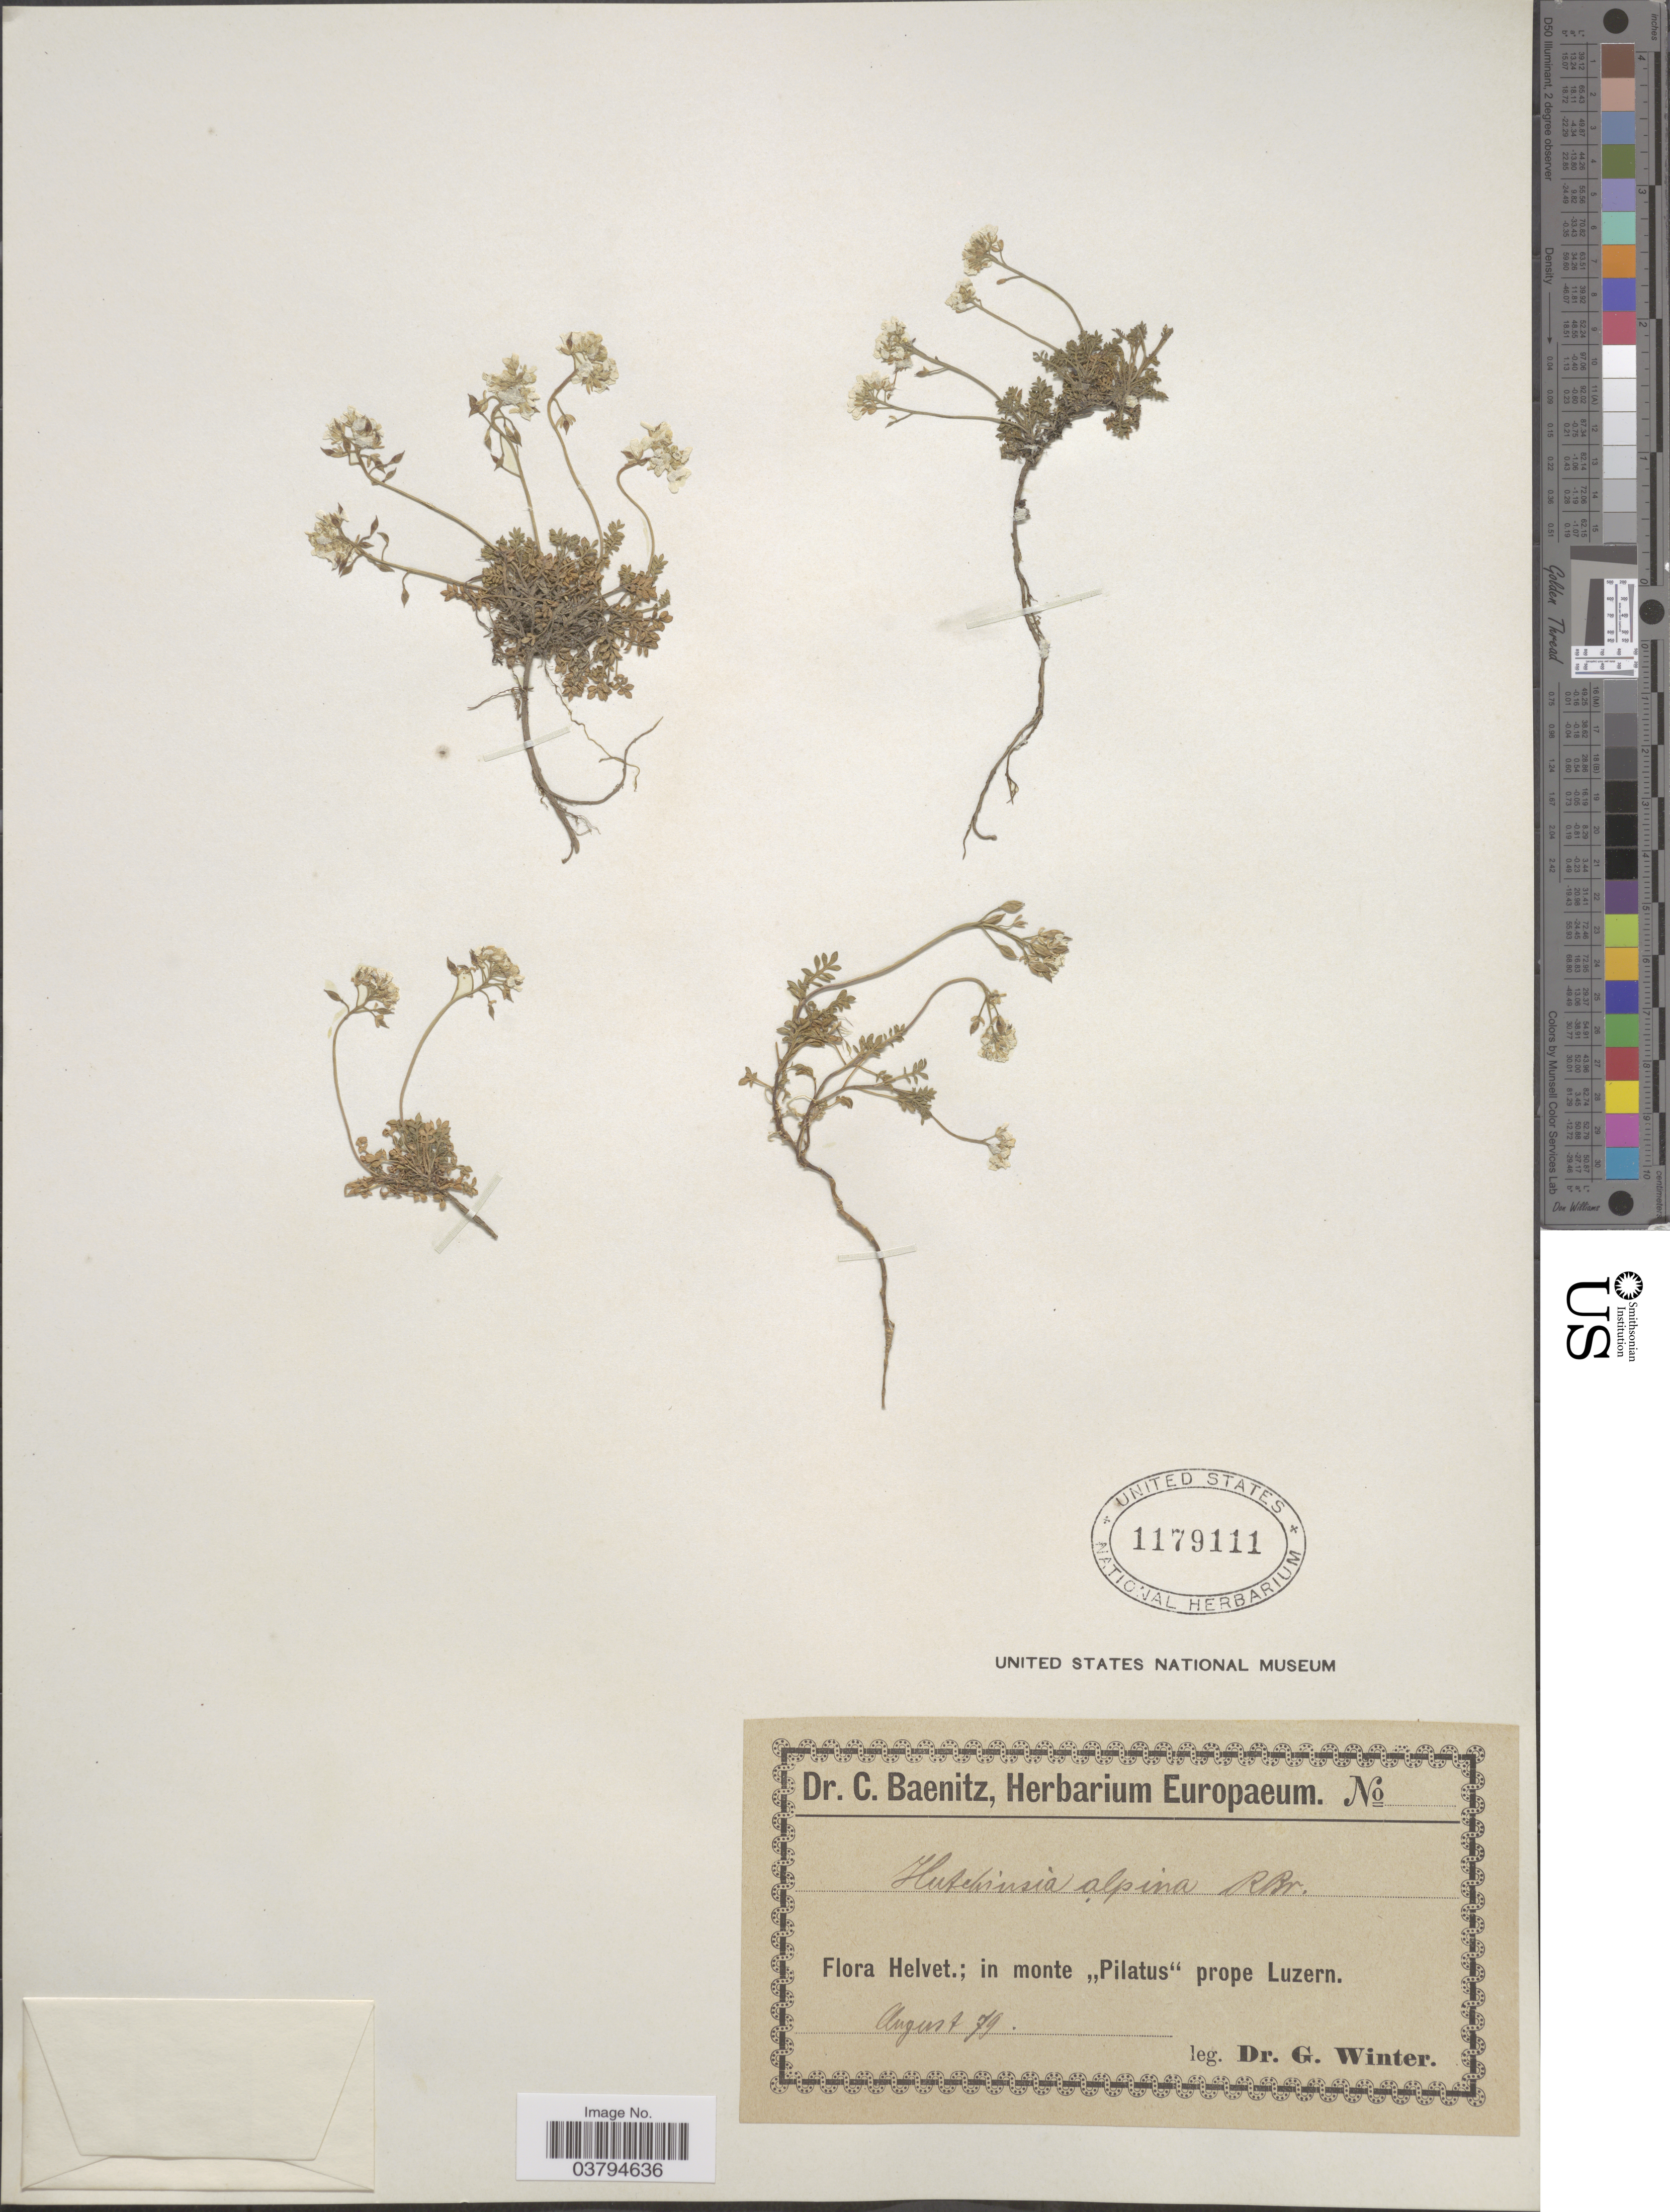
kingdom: Plantae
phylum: Tracheophyta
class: Magnoliopsida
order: Brassicales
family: Brassicaceae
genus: Hutchinsia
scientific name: Hutchinsia alpina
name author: W.T. Aiton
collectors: G. Winter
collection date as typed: Transcribed d/m/y: /8/79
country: Switzerland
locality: Helvet.; in monte "Pilatus" prope Luzern.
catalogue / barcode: US 1179111